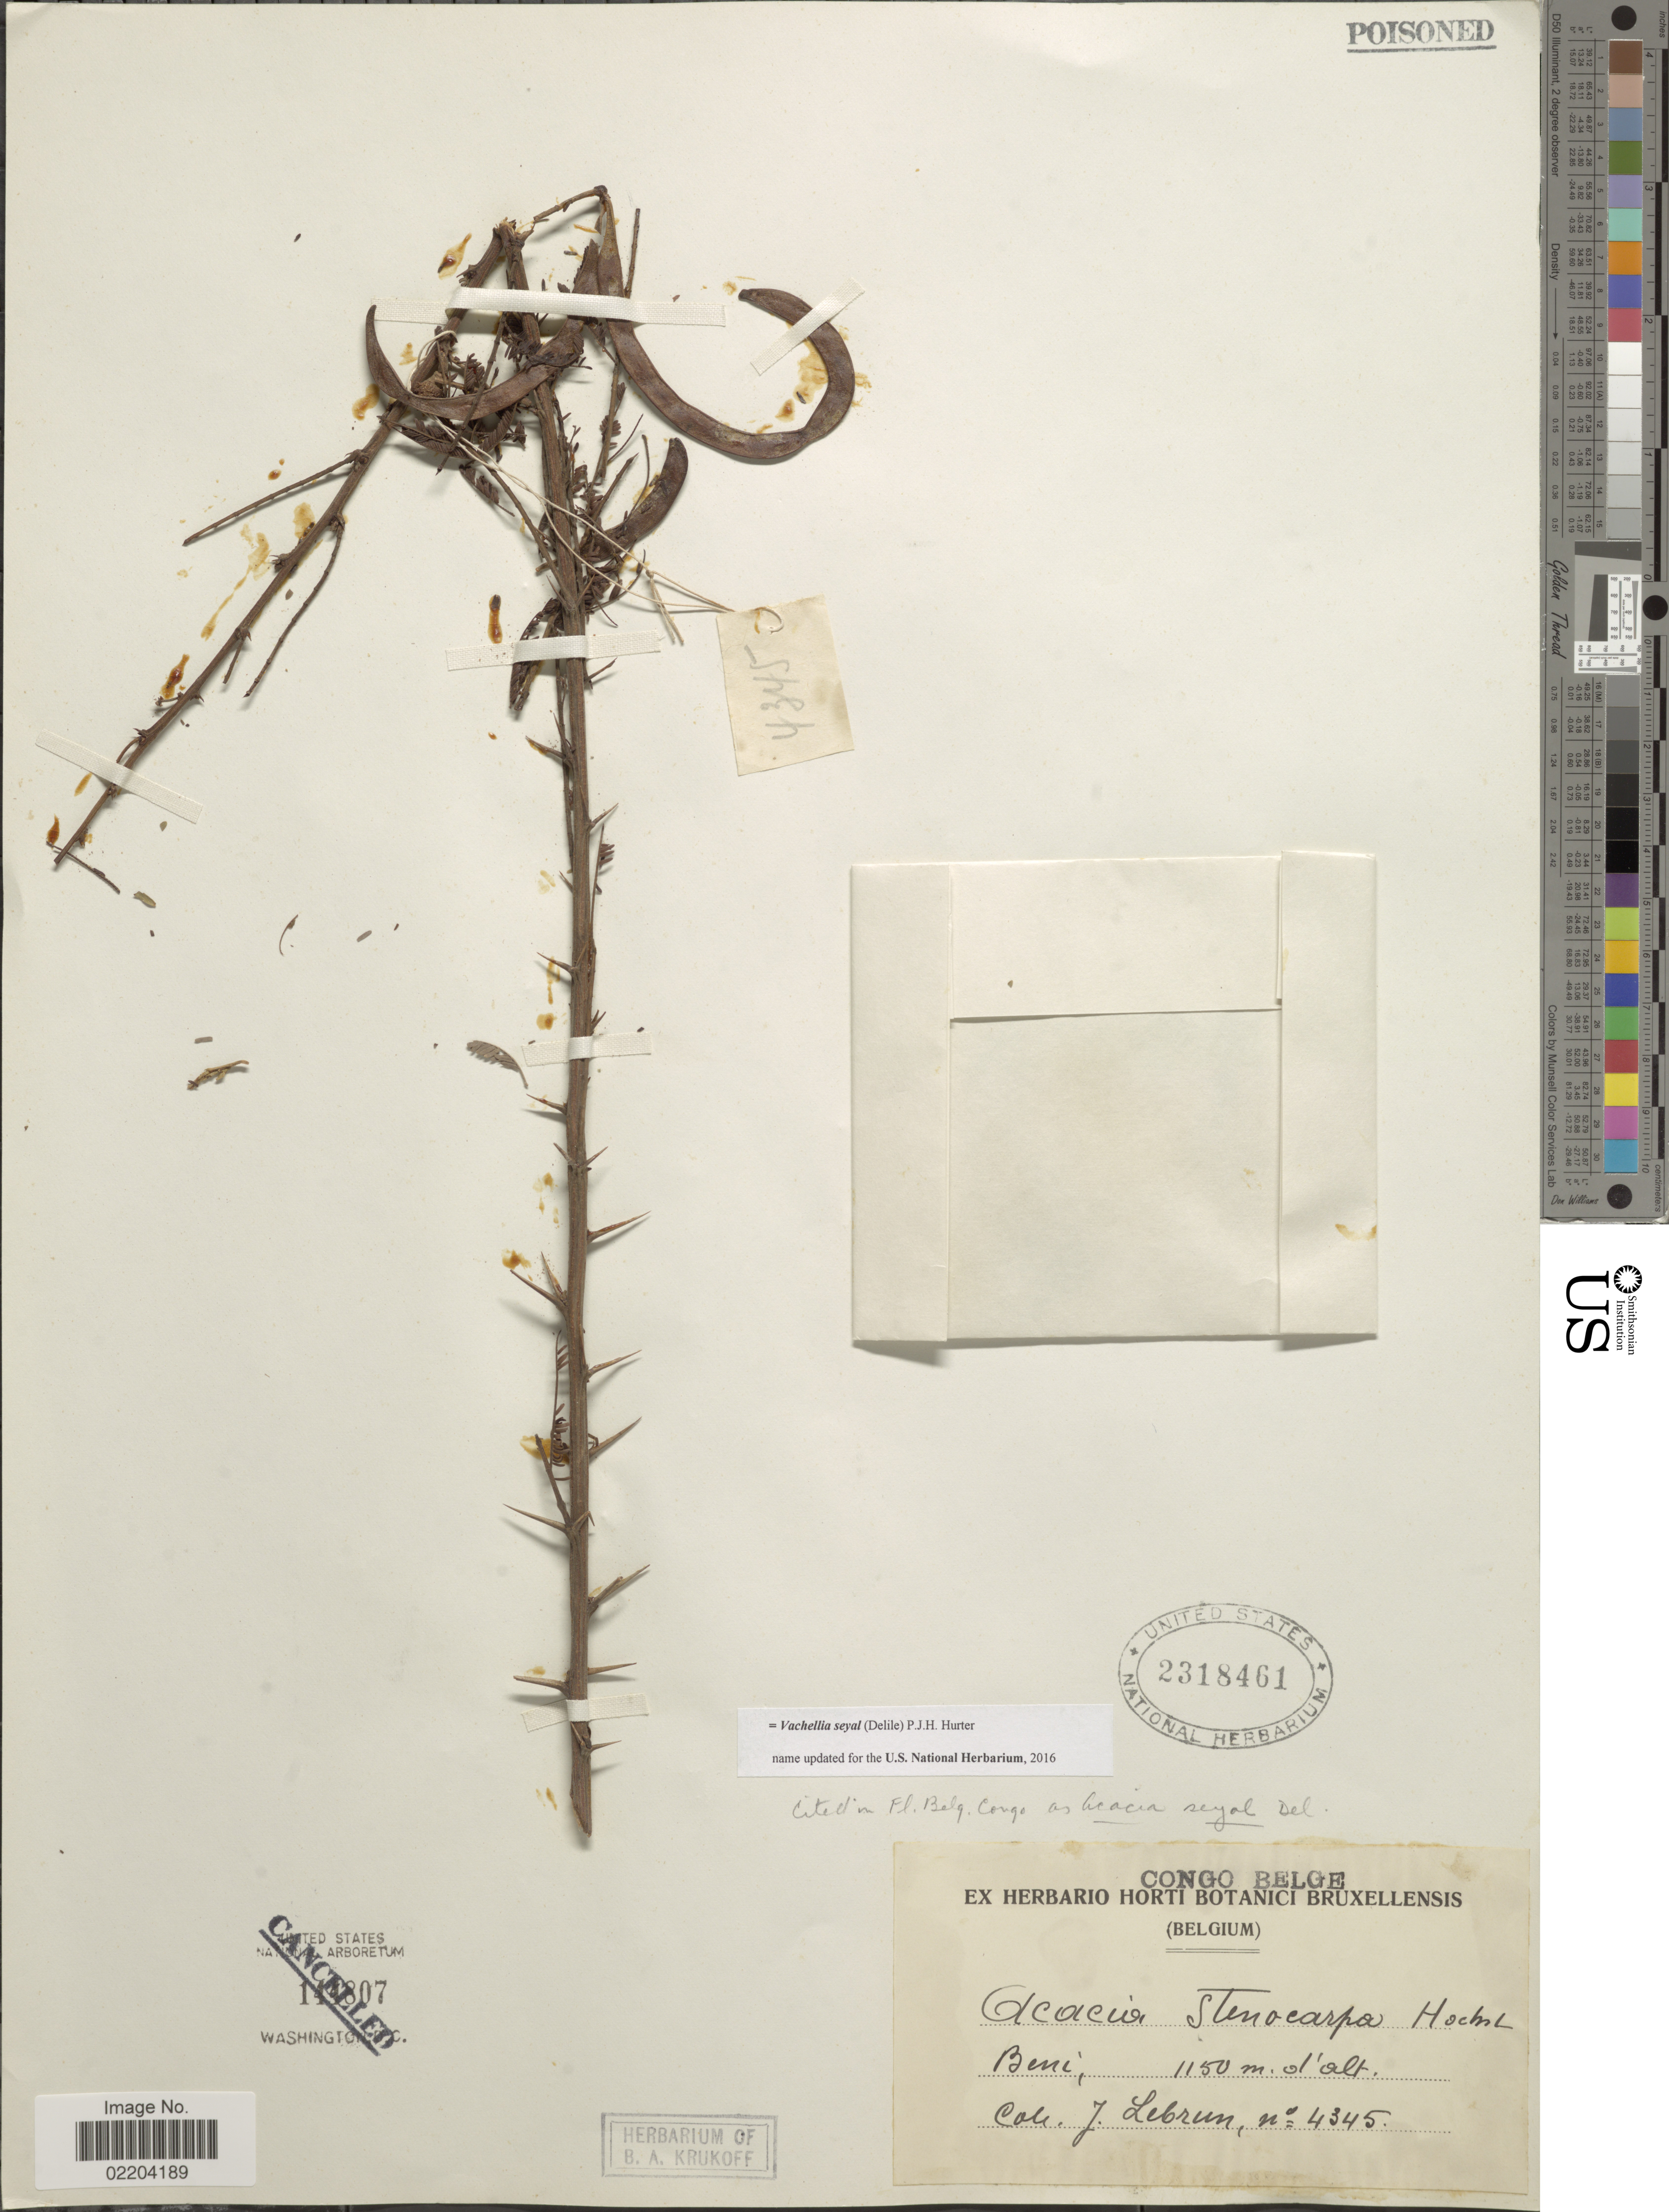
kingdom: Plantae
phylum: Tracheophyta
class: Magnoliopsida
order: Fabales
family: Fabaceae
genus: Vachellia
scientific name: Vachellia seyal var. seyal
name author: (Delile) P.J.H. Hurter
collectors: J. A. Lebrun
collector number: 4345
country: Congo, Democratic Republic of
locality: Congo-Belge, Beni.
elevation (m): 1150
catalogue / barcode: US 2318461